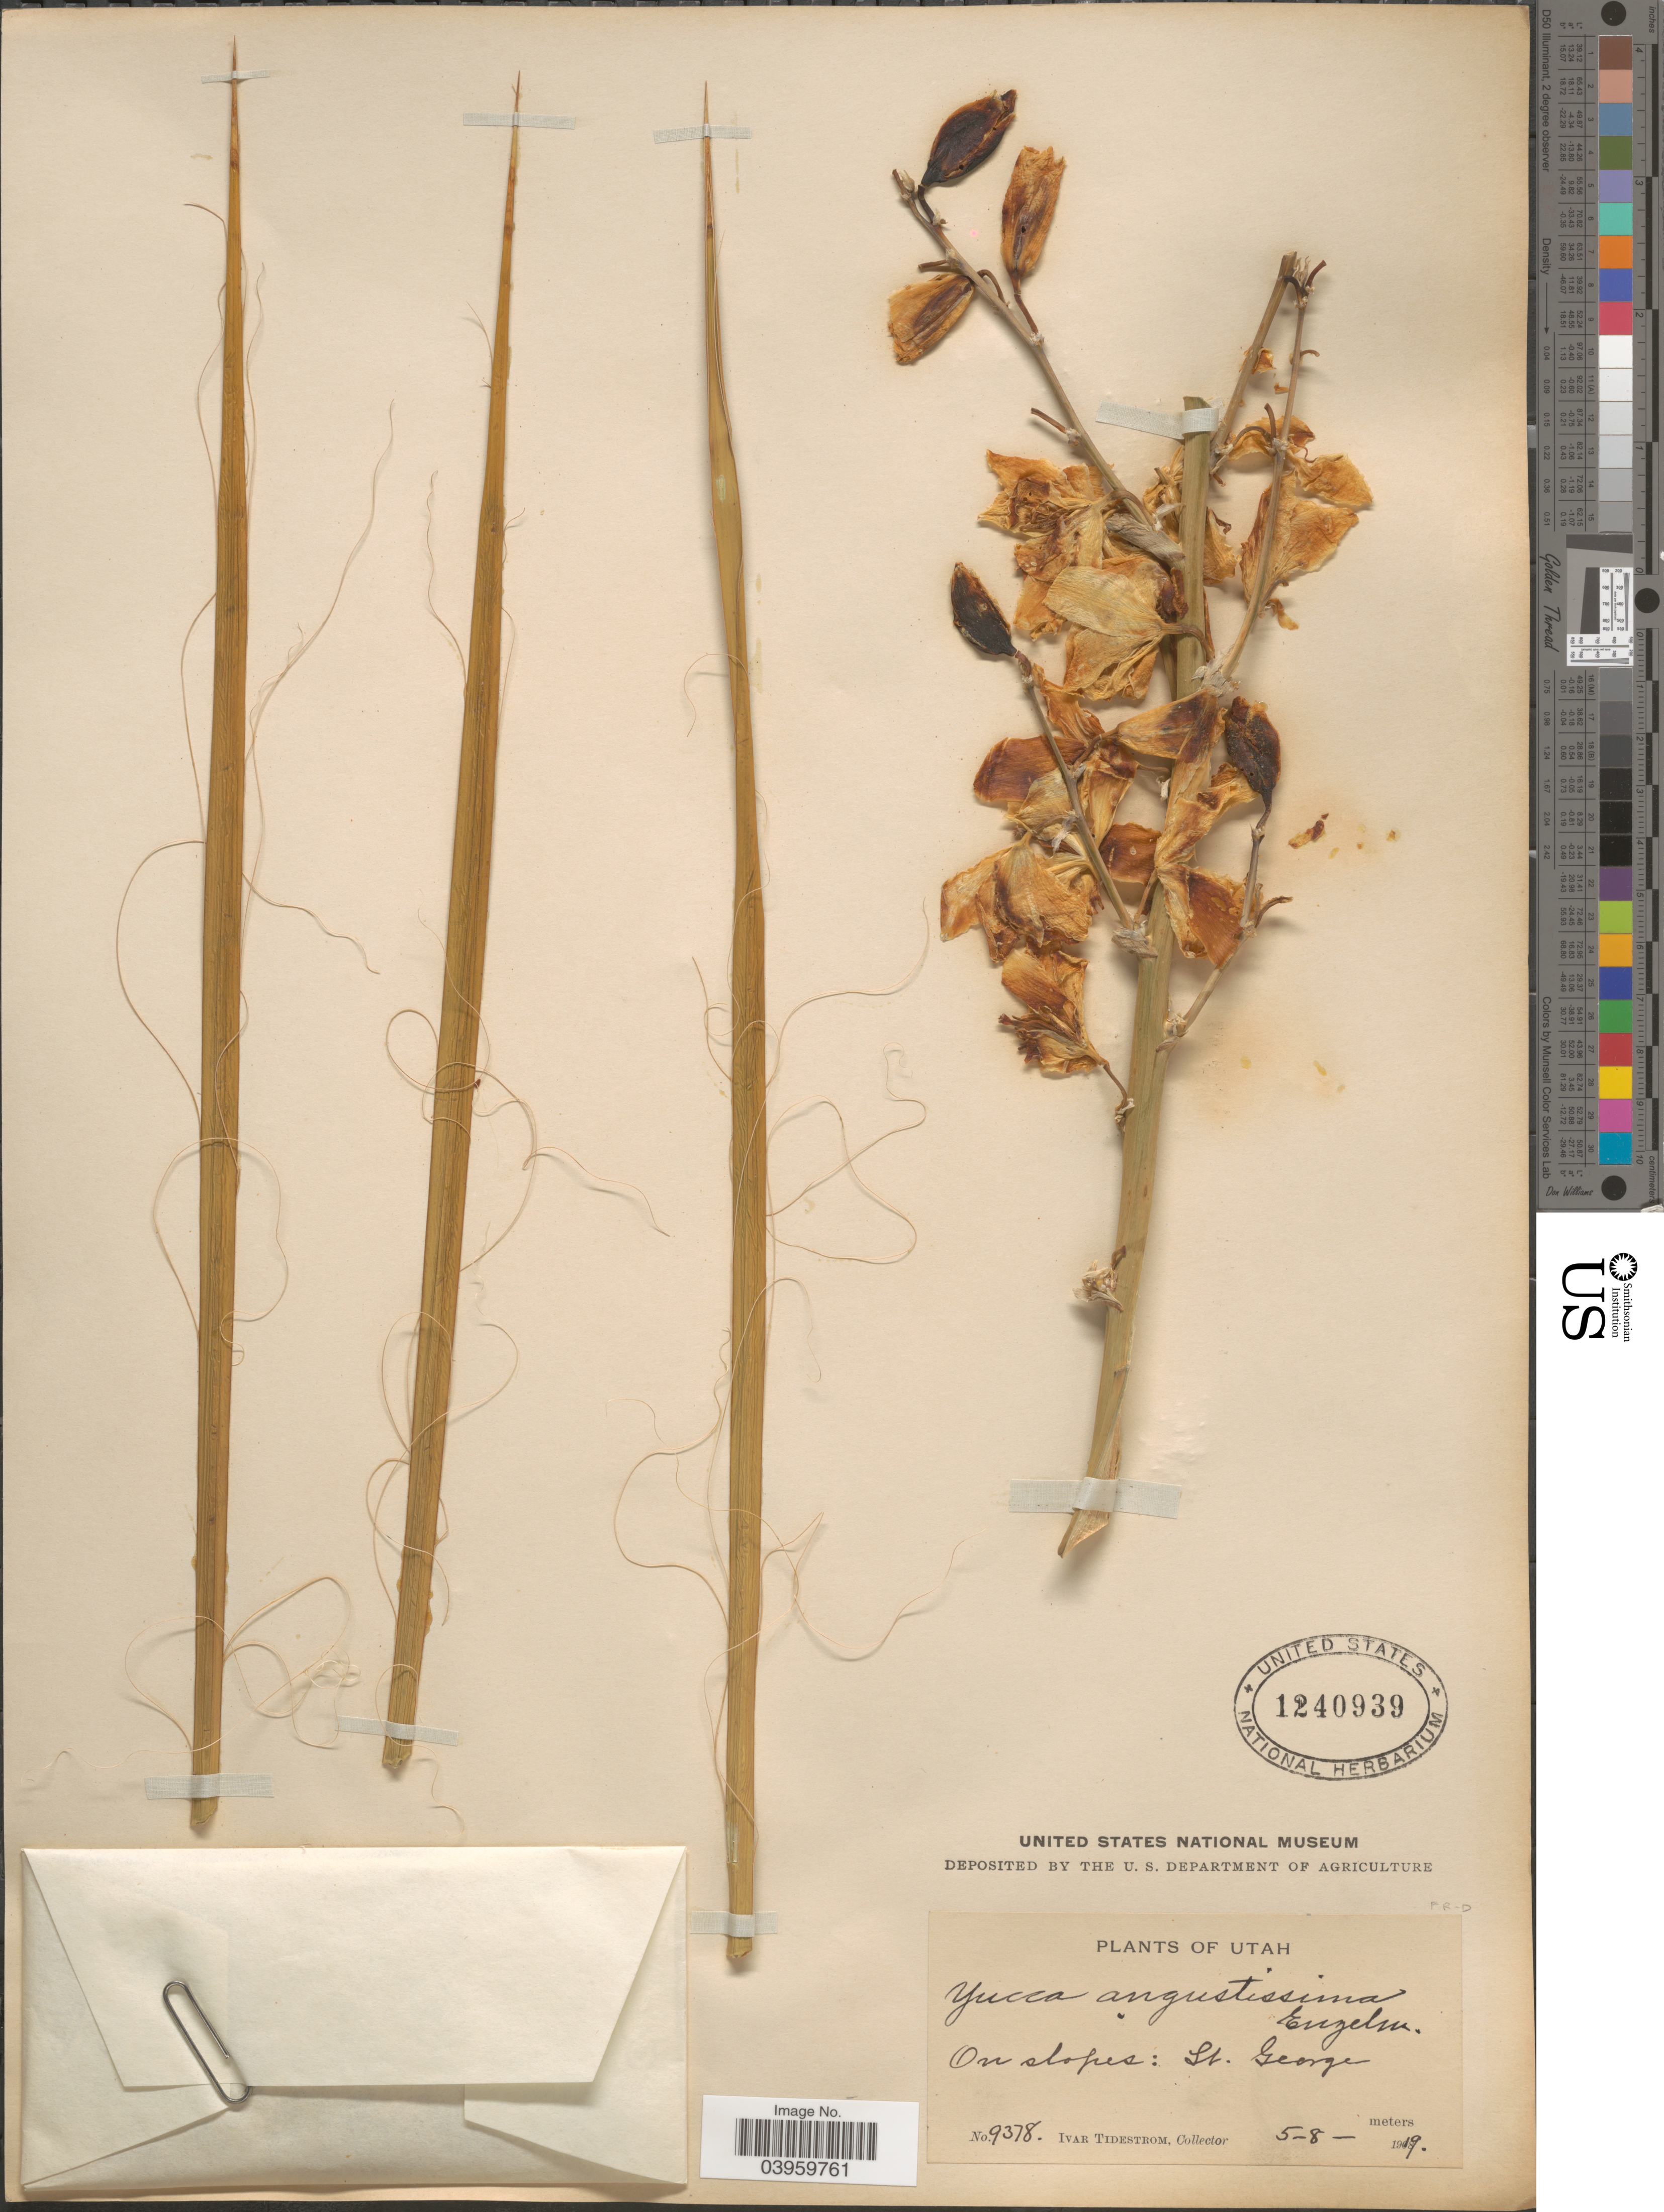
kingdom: Plantae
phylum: Tracheophyta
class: Liliopsida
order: Asparagales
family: Asparagaceae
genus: Yucca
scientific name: Yucca angustissima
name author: Engelm. ex Trel.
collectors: I. F. Tidestrom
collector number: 9378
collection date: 1919-05-08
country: United States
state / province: Utah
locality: On slopes: St. George.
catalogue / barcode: US 1240939